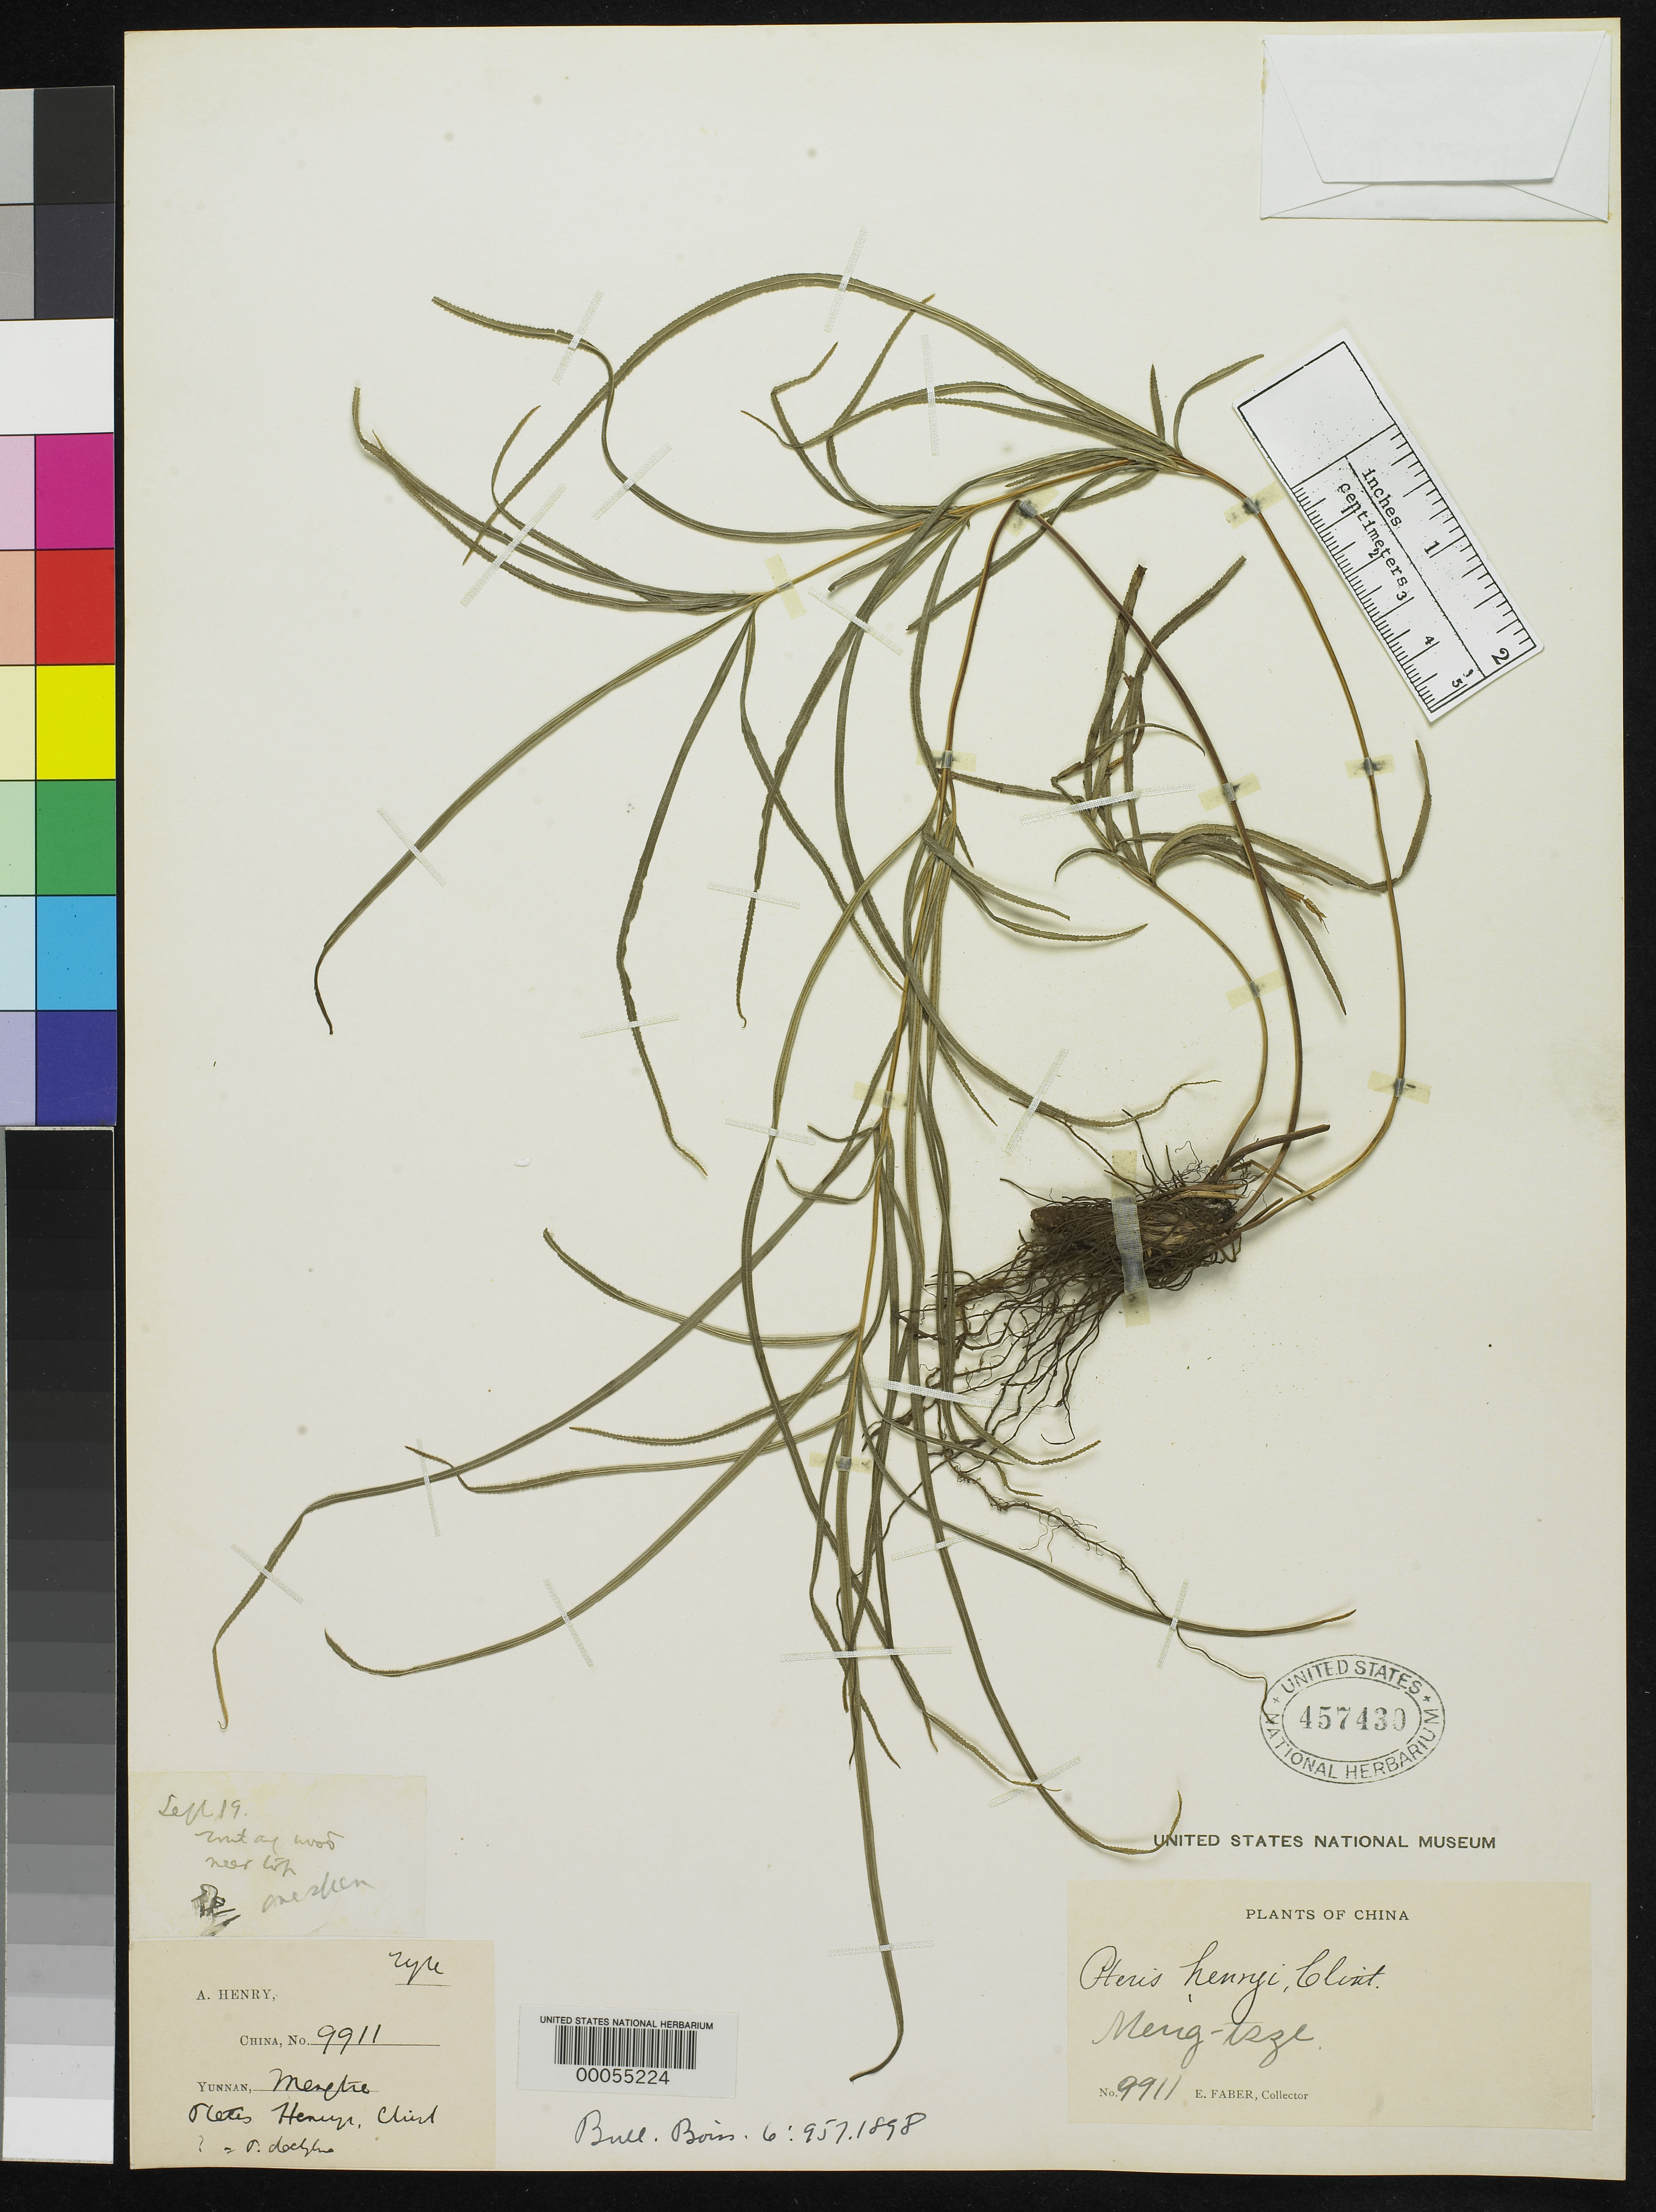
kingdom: Plantae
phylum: Tracheophyta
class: Polypodiopsida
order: Polypodiales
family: Pteridaceae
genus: Pteris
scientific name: Pteris henryi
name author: Christ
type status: Type Collection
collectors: E. Faber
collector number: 9911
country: China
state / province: Yunnan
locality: Mengtsze.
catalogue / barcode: US 457430